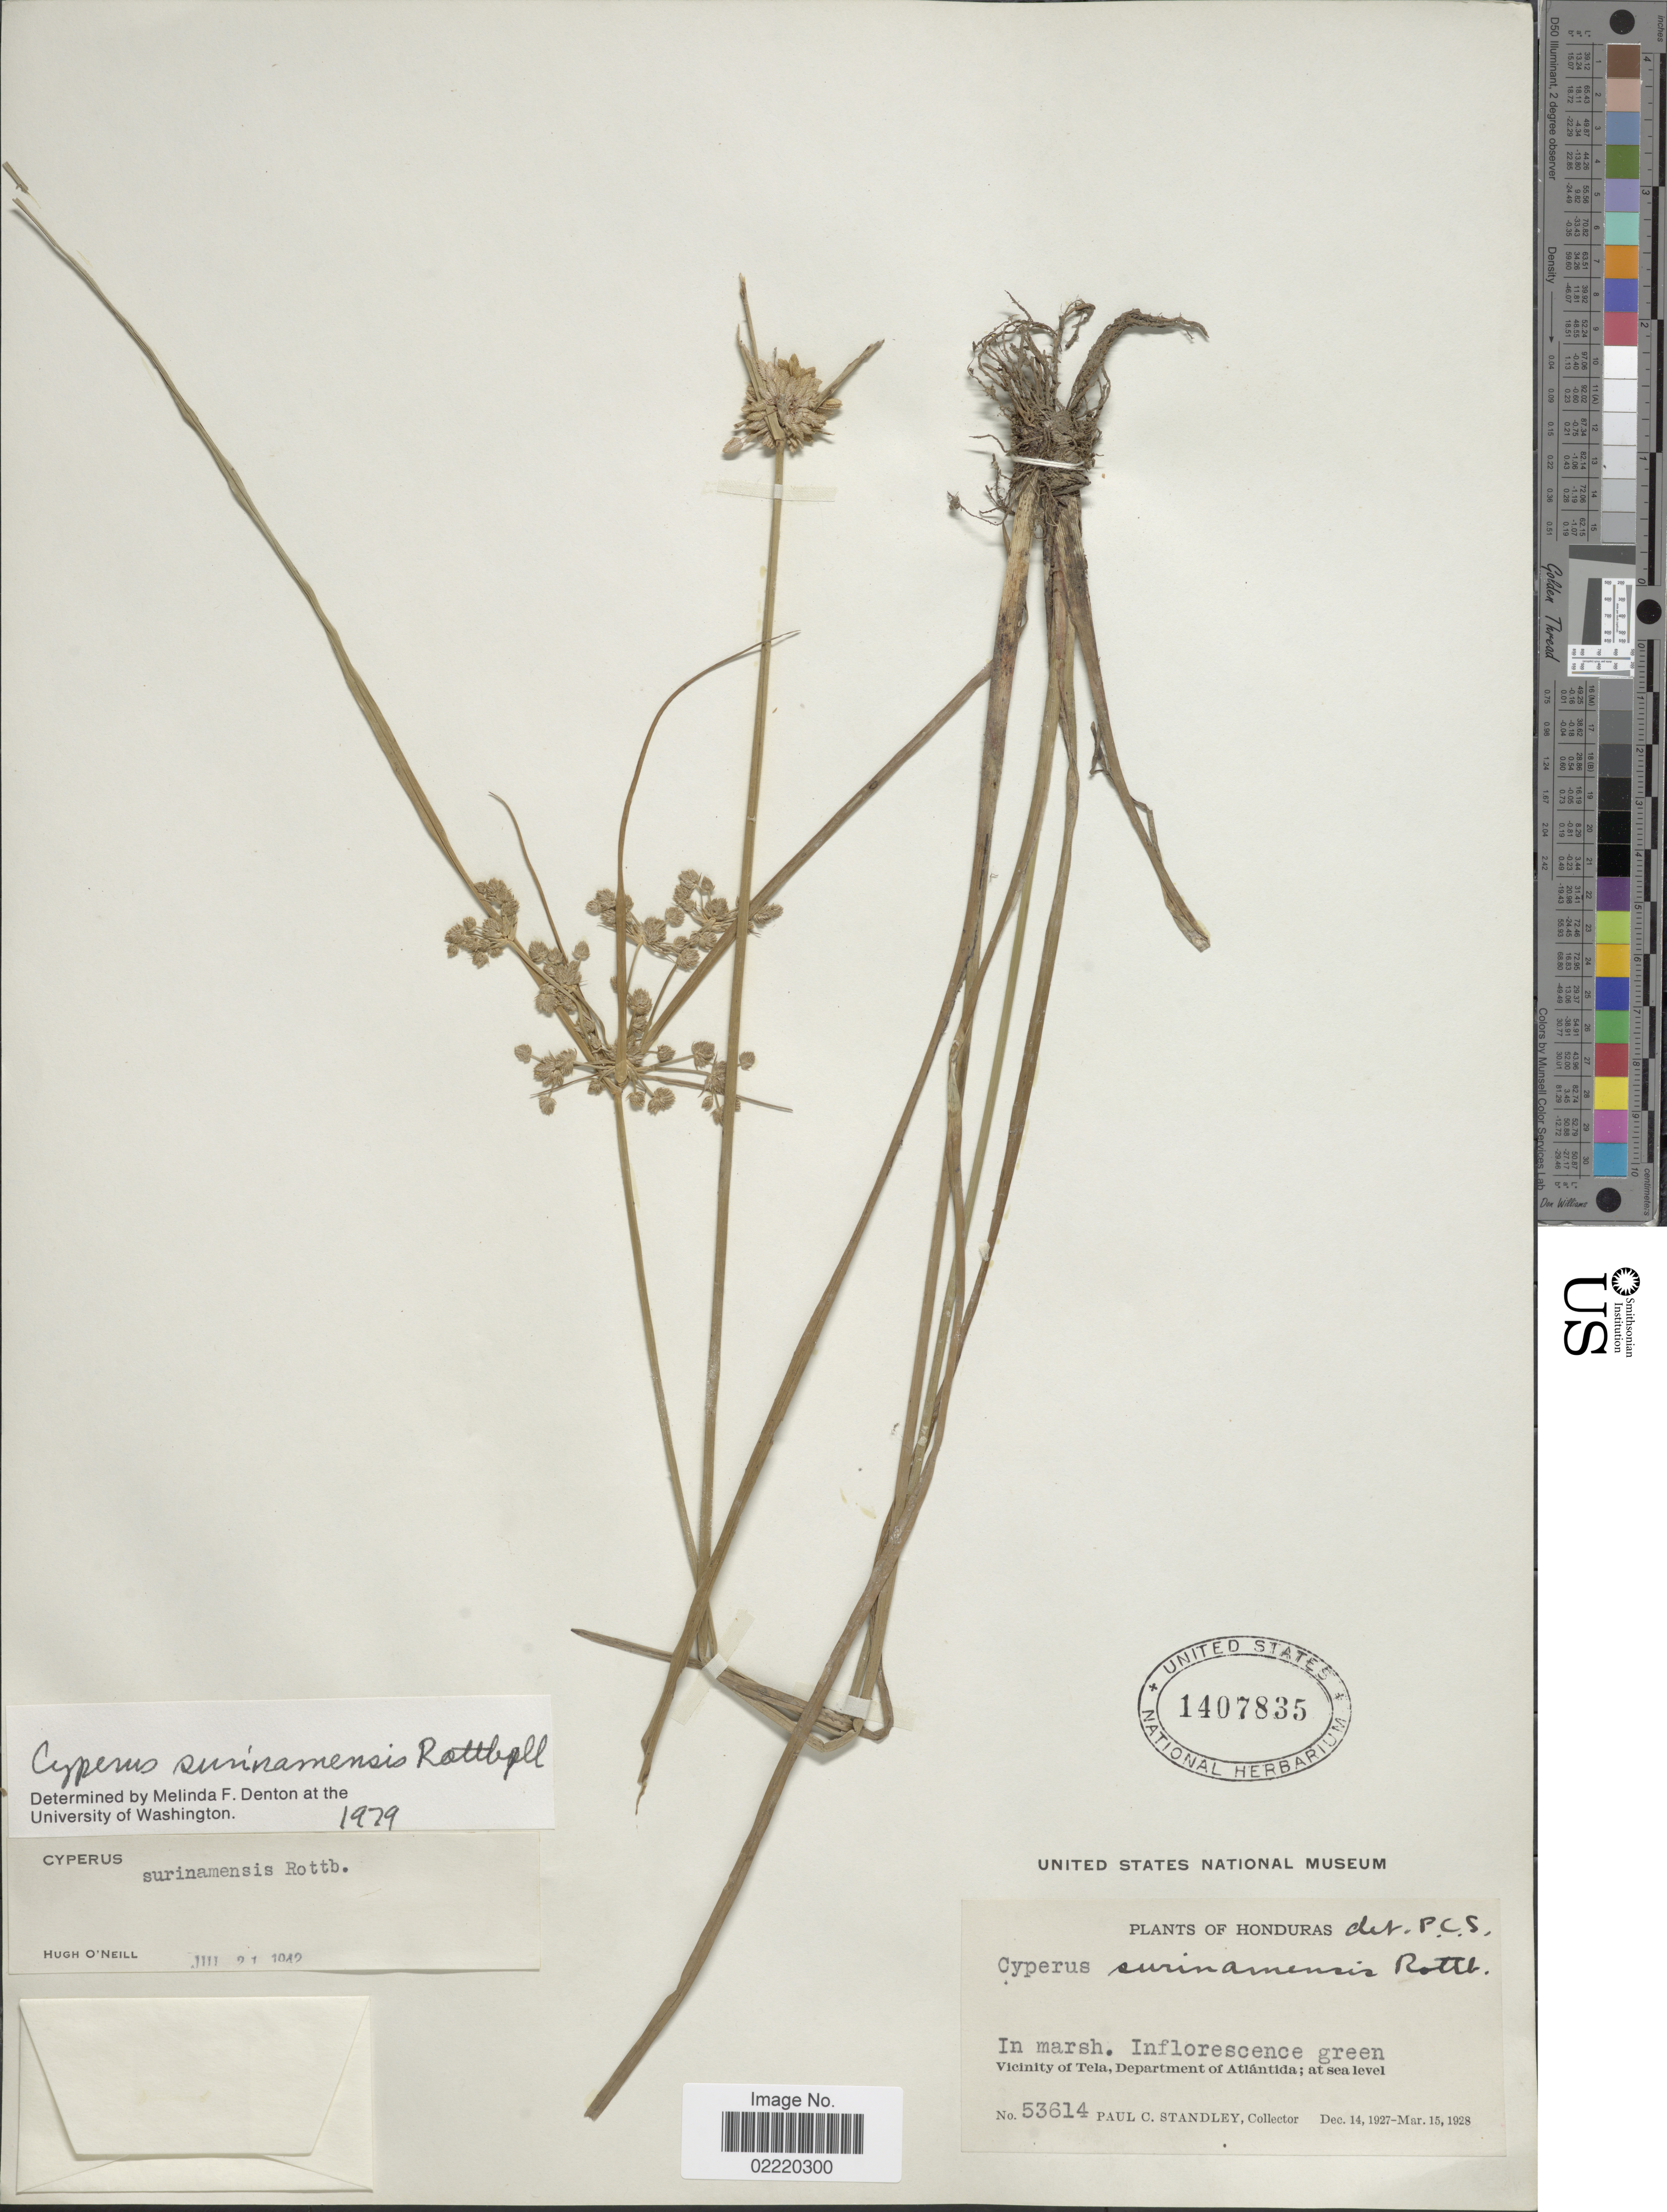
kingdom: Plantae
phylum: Tracheophyta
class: Liliopsida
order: Poales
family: Cyperaceae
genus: Cyperus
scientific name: Cyperus surinamensis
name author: Rottb.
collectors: P. C. Standley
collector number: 53614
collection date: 1927-12-14/1928-03-15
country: Honduras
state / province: Atlántida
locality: In marsh, Vicinity of Tela.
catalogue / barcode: US 1407835